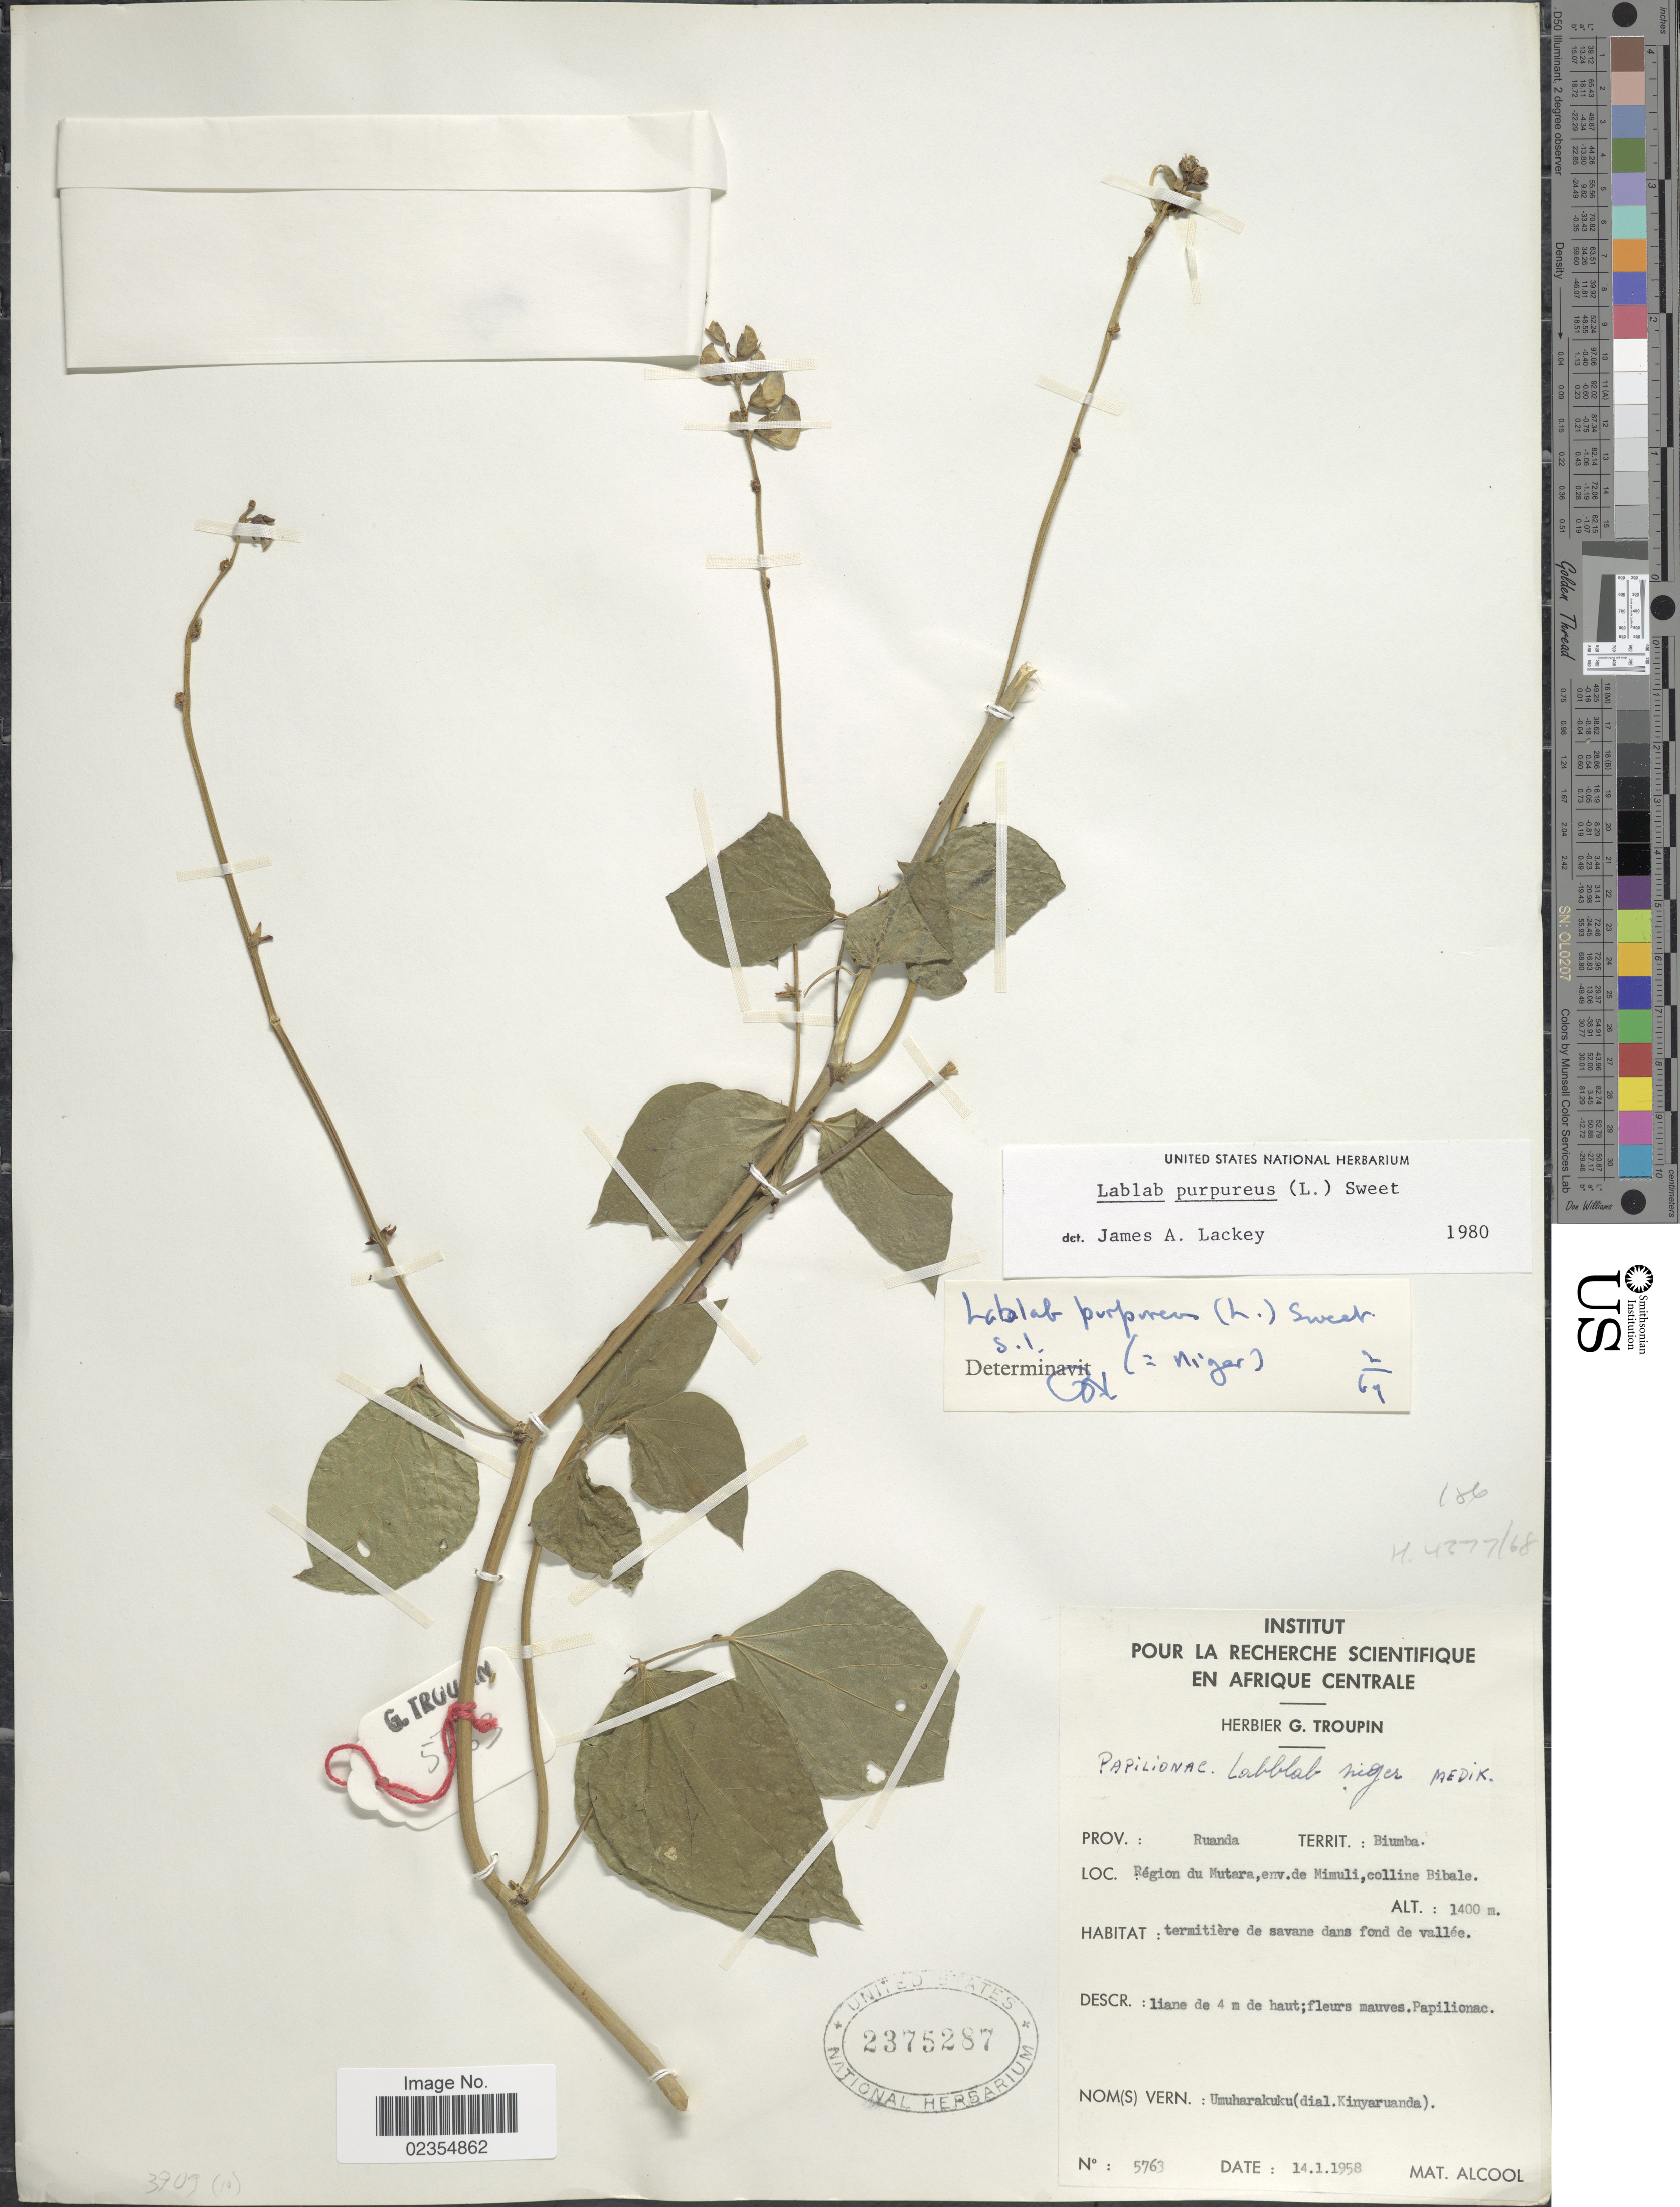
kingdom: Plantae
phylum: Tracheophyta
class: Magnoliopsida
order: Fabales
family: Fabaceae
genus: Lablab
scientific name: Lablab purpureus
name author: (L.) Sweet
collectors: M. Alcool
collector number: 5763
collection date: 1958-01-14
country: Rwanda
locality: Territ.: Biumba, Region du Mutara, env. de Mimuli, colline Bibale, termitiere de savane dans fond de vallee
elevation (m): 1400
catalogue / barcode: US 2375287